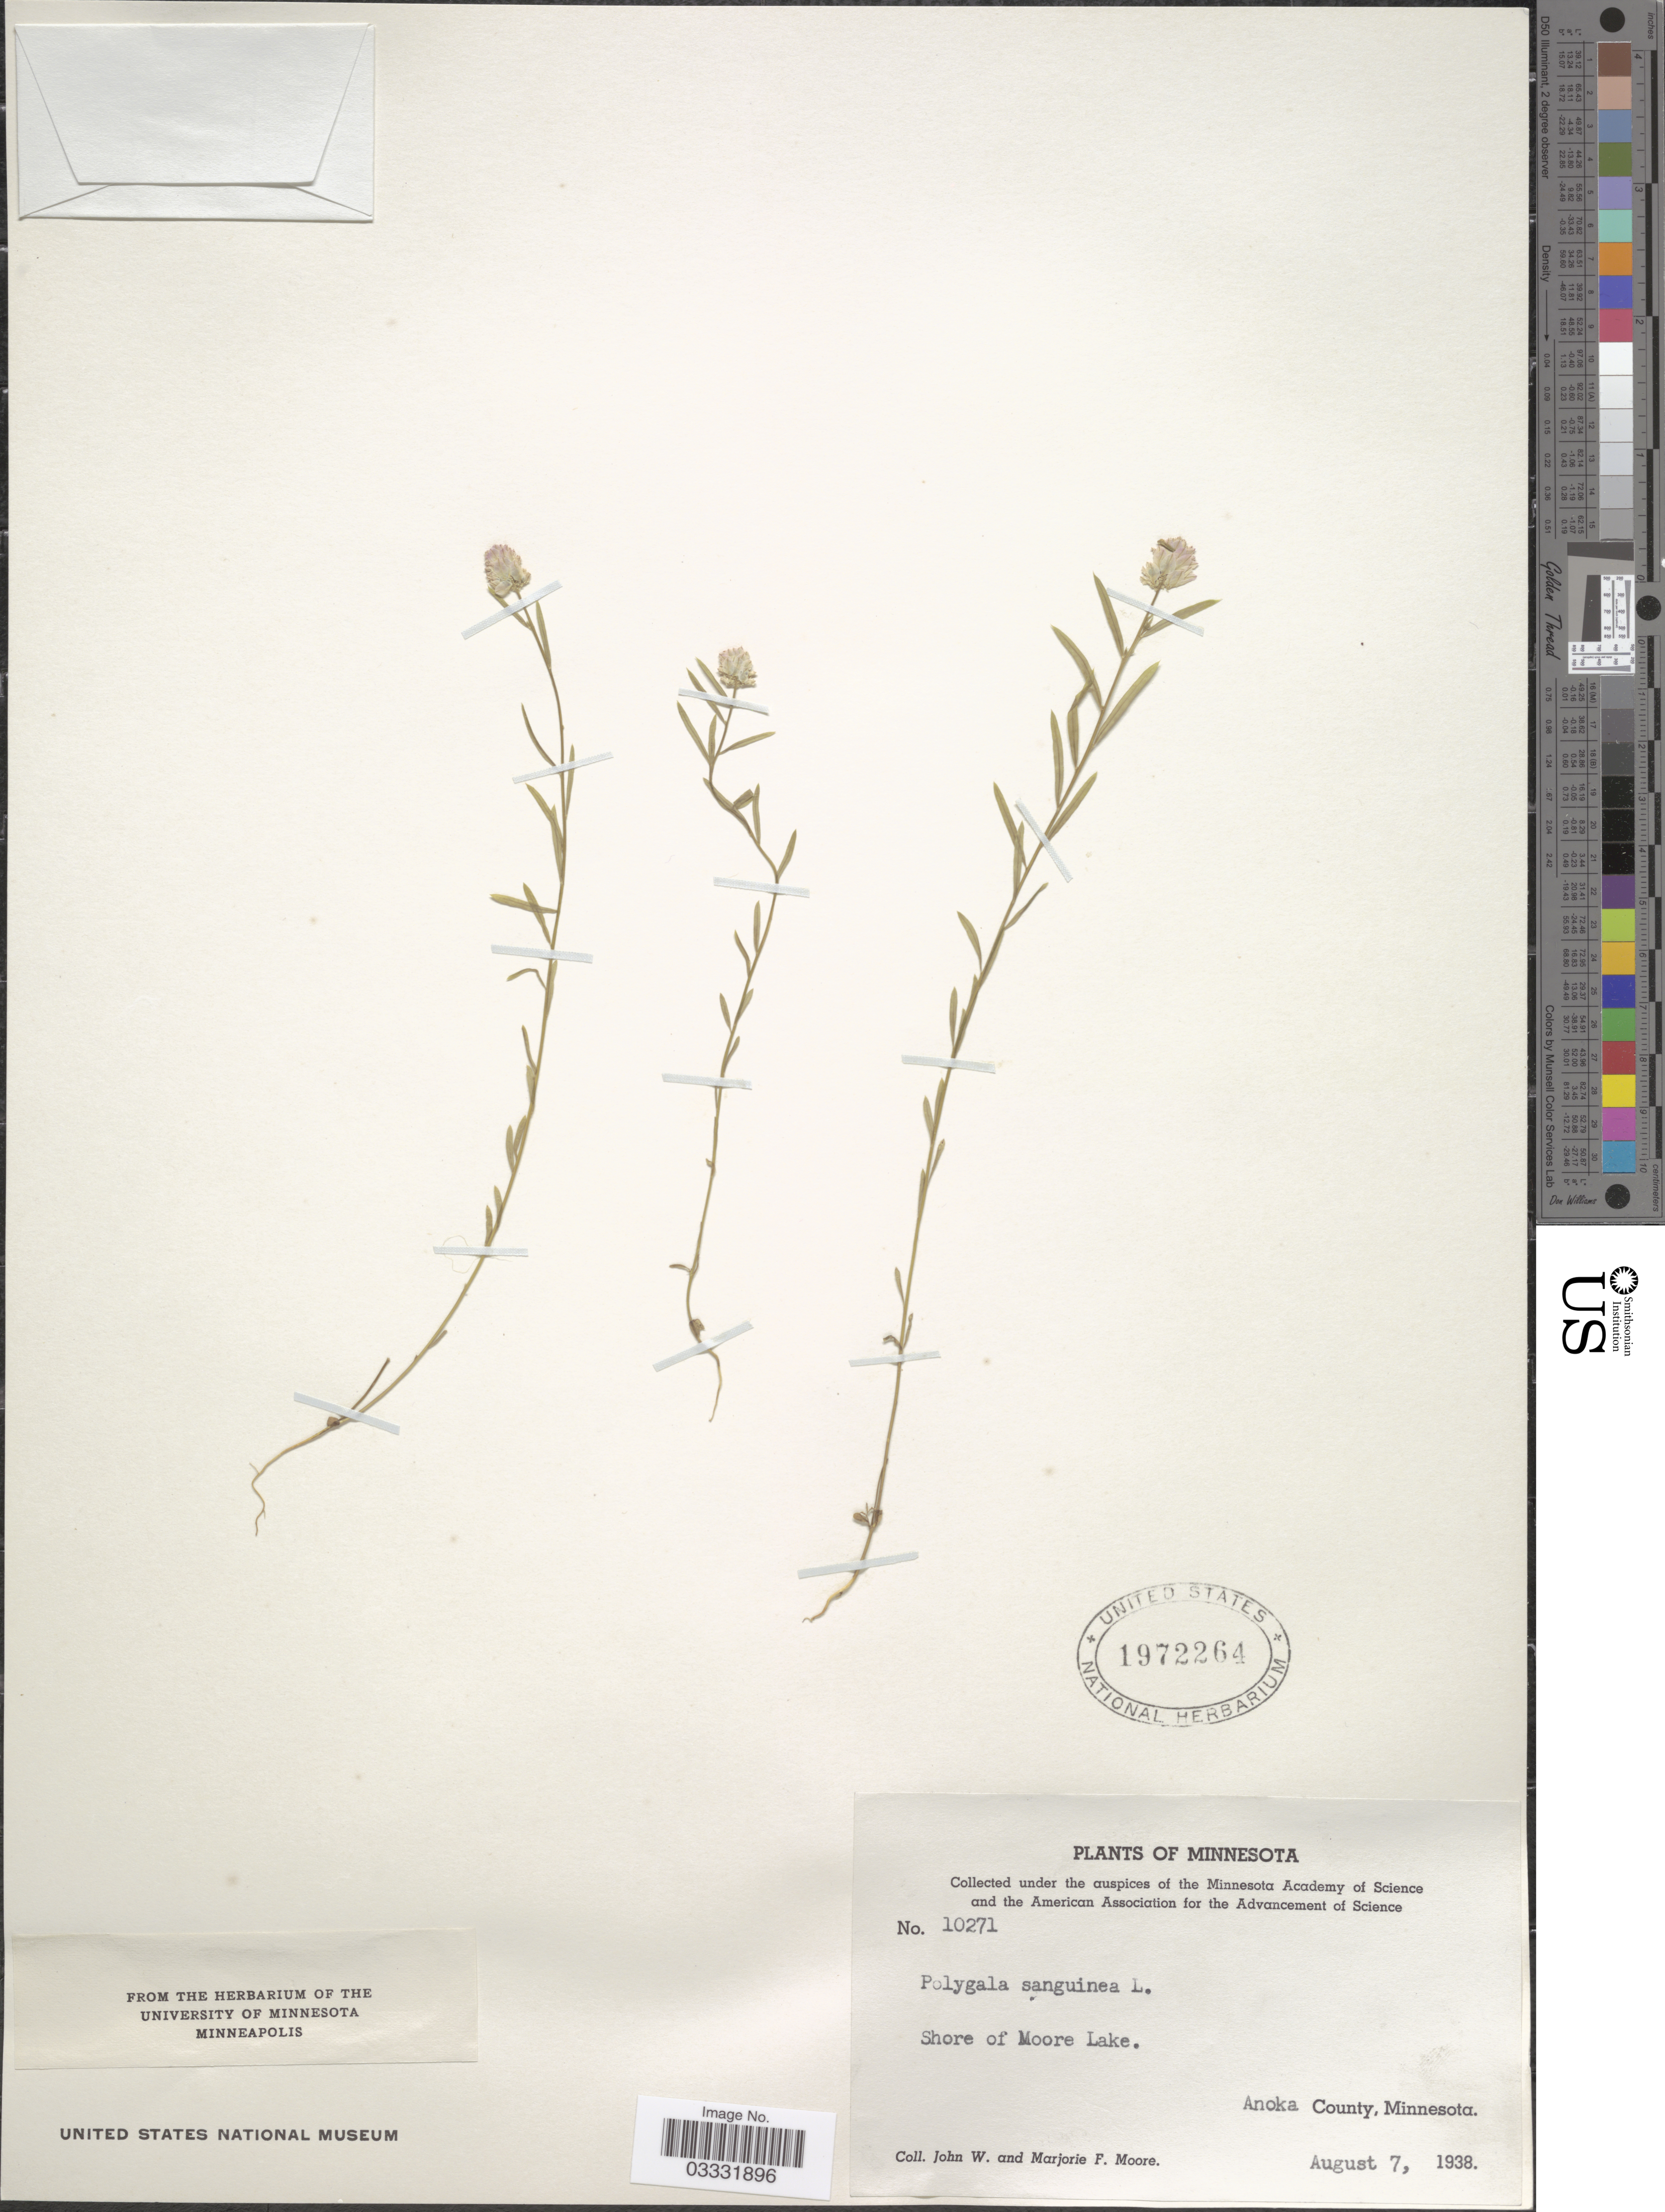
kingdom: Plantae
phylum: Tracheophyta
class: Magnoliopsida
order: Fabales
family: Polygalaceae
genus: Polygala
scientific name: Polygala sanguinea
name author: L.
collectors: J. Moore & M. F. Moore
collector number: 10271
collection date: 1938-08-07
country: United States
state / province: Minnesota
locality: Shore of Moore Lake. Anoka County.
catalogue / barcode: US 1972264